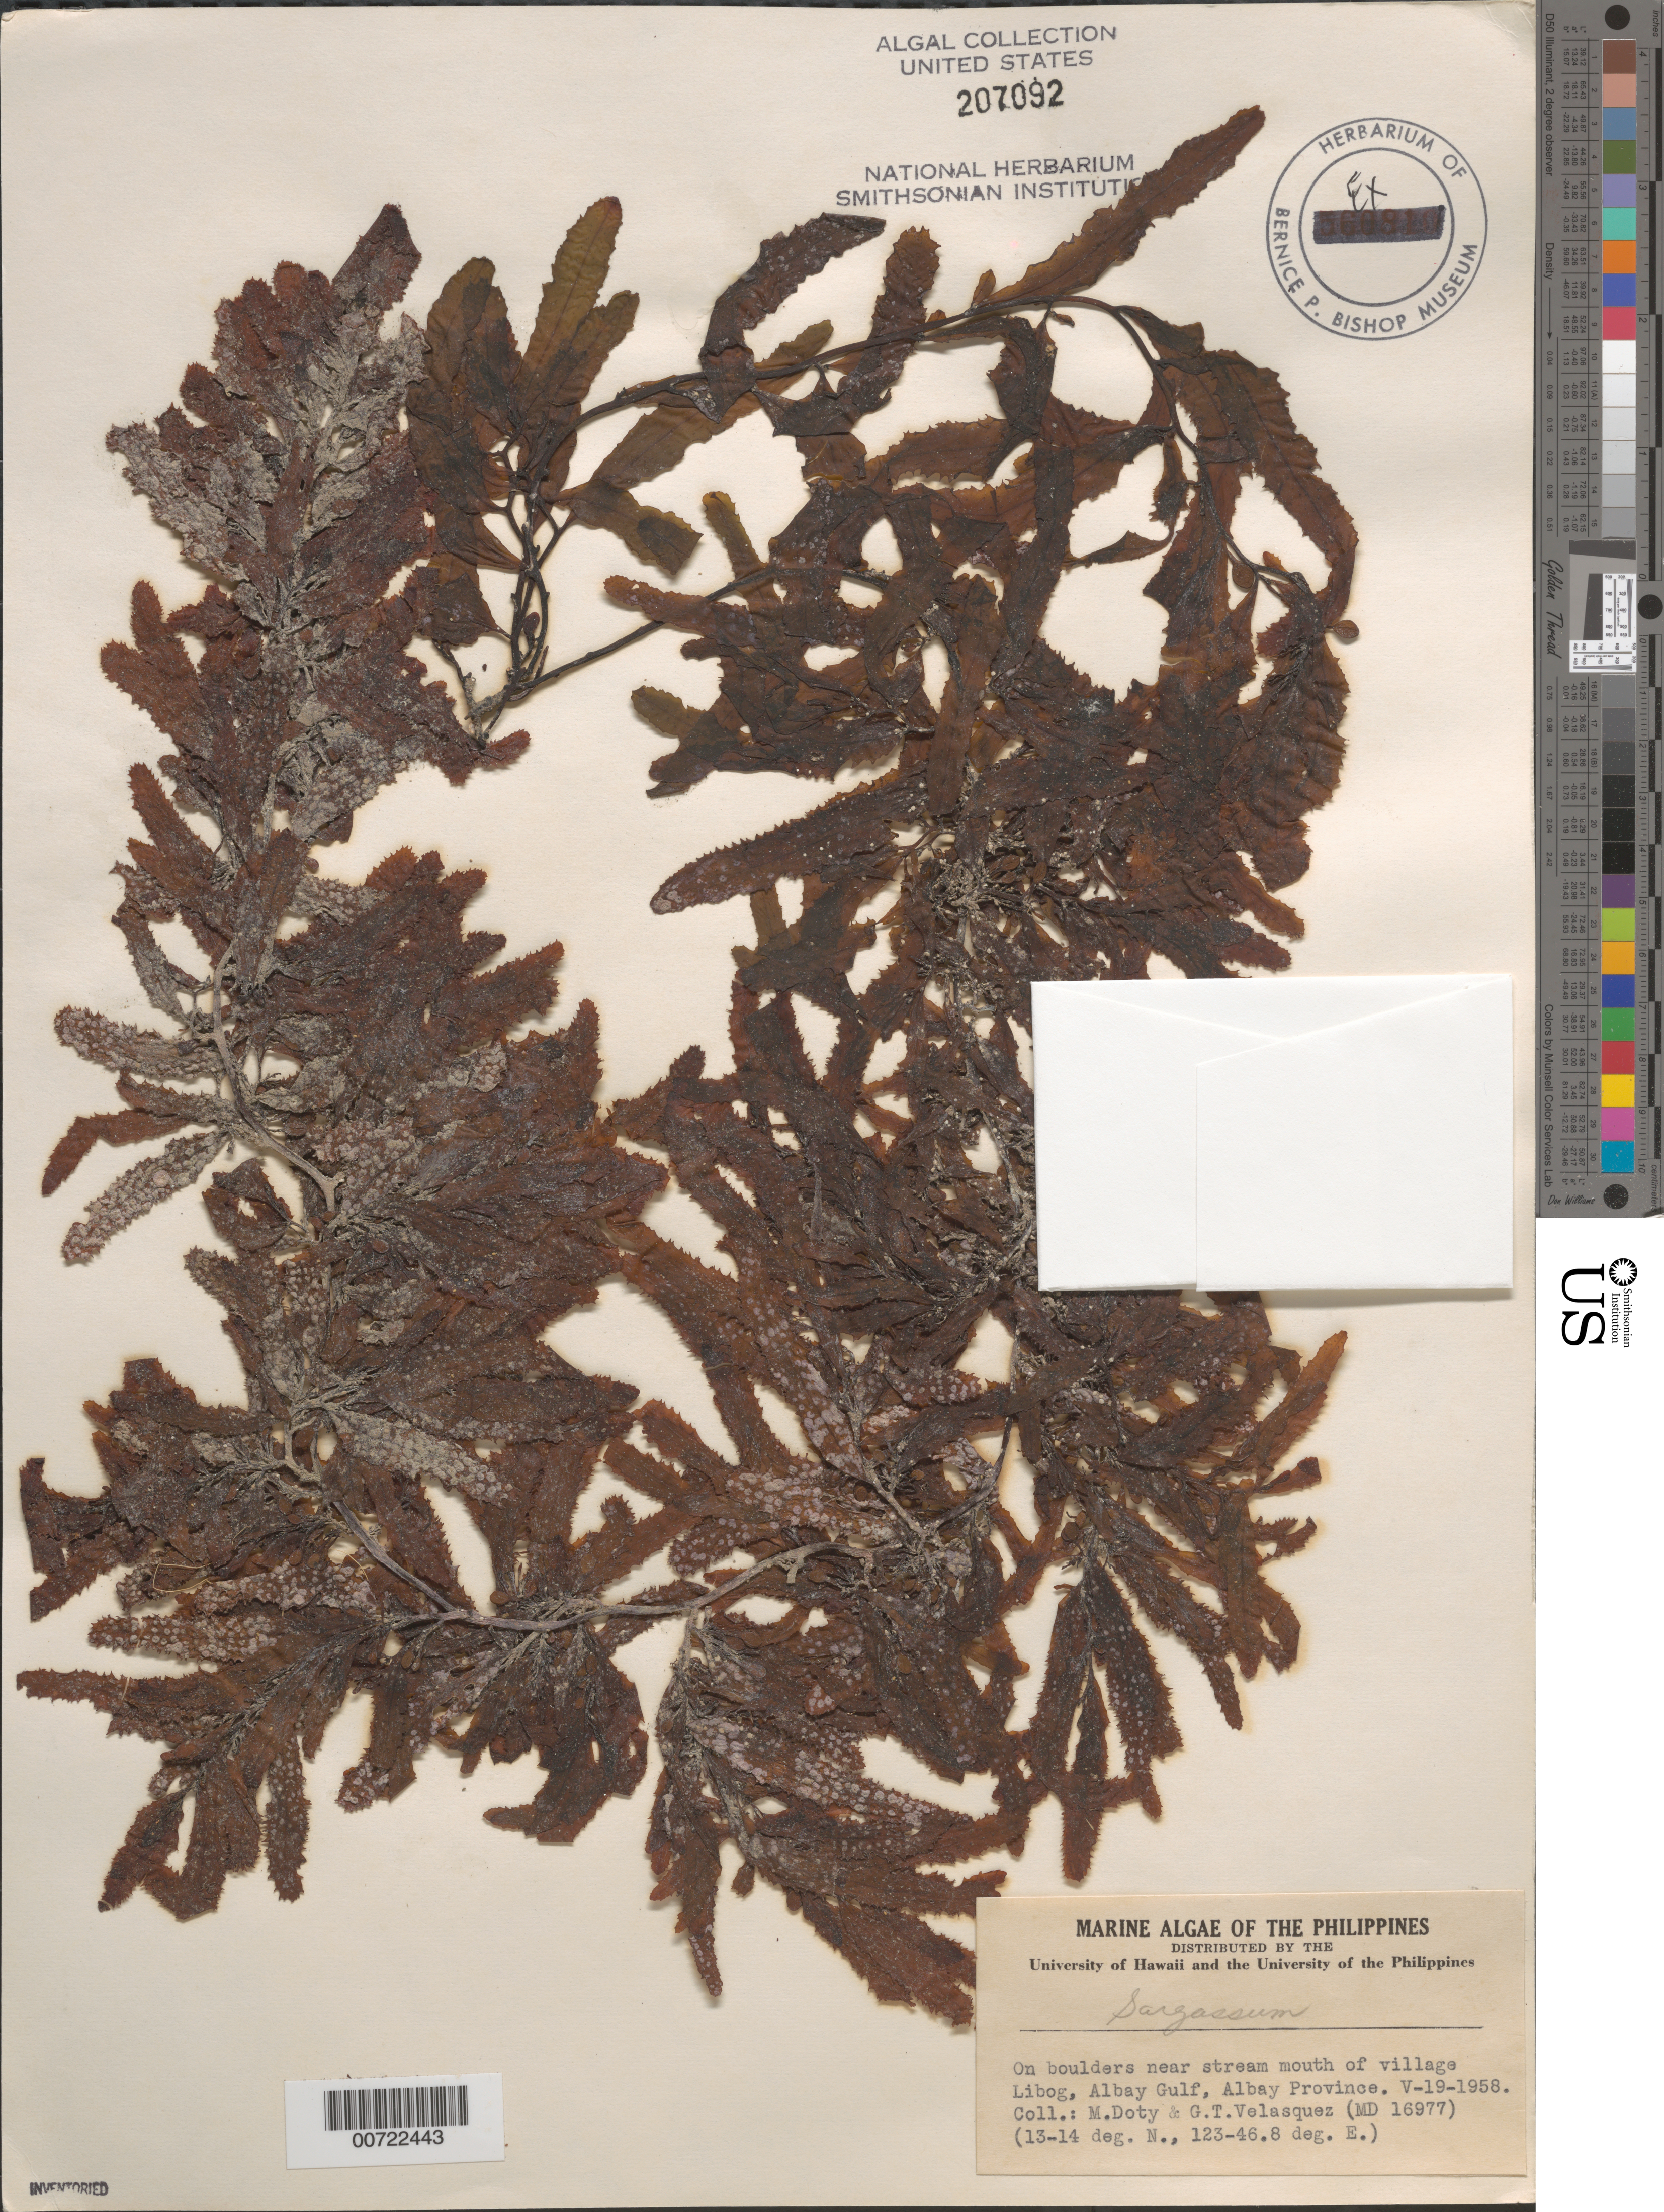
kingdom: Chromista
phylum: Ochrophyta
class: Phaeophyceae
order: Fucales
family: Sargassaceae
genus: Sargassum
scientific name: Sargassum sp.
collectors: M. S. Doty & G. Velasquez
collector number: MSD 16977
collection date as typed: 19 May 1958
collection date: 1958-05-19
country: Philippines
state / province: Bicol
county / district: Albay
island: Luzon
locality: Libog, Albay Gulf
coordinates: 13-14 deg. N., 123-46.8 deg. E.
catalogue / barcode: US 207092